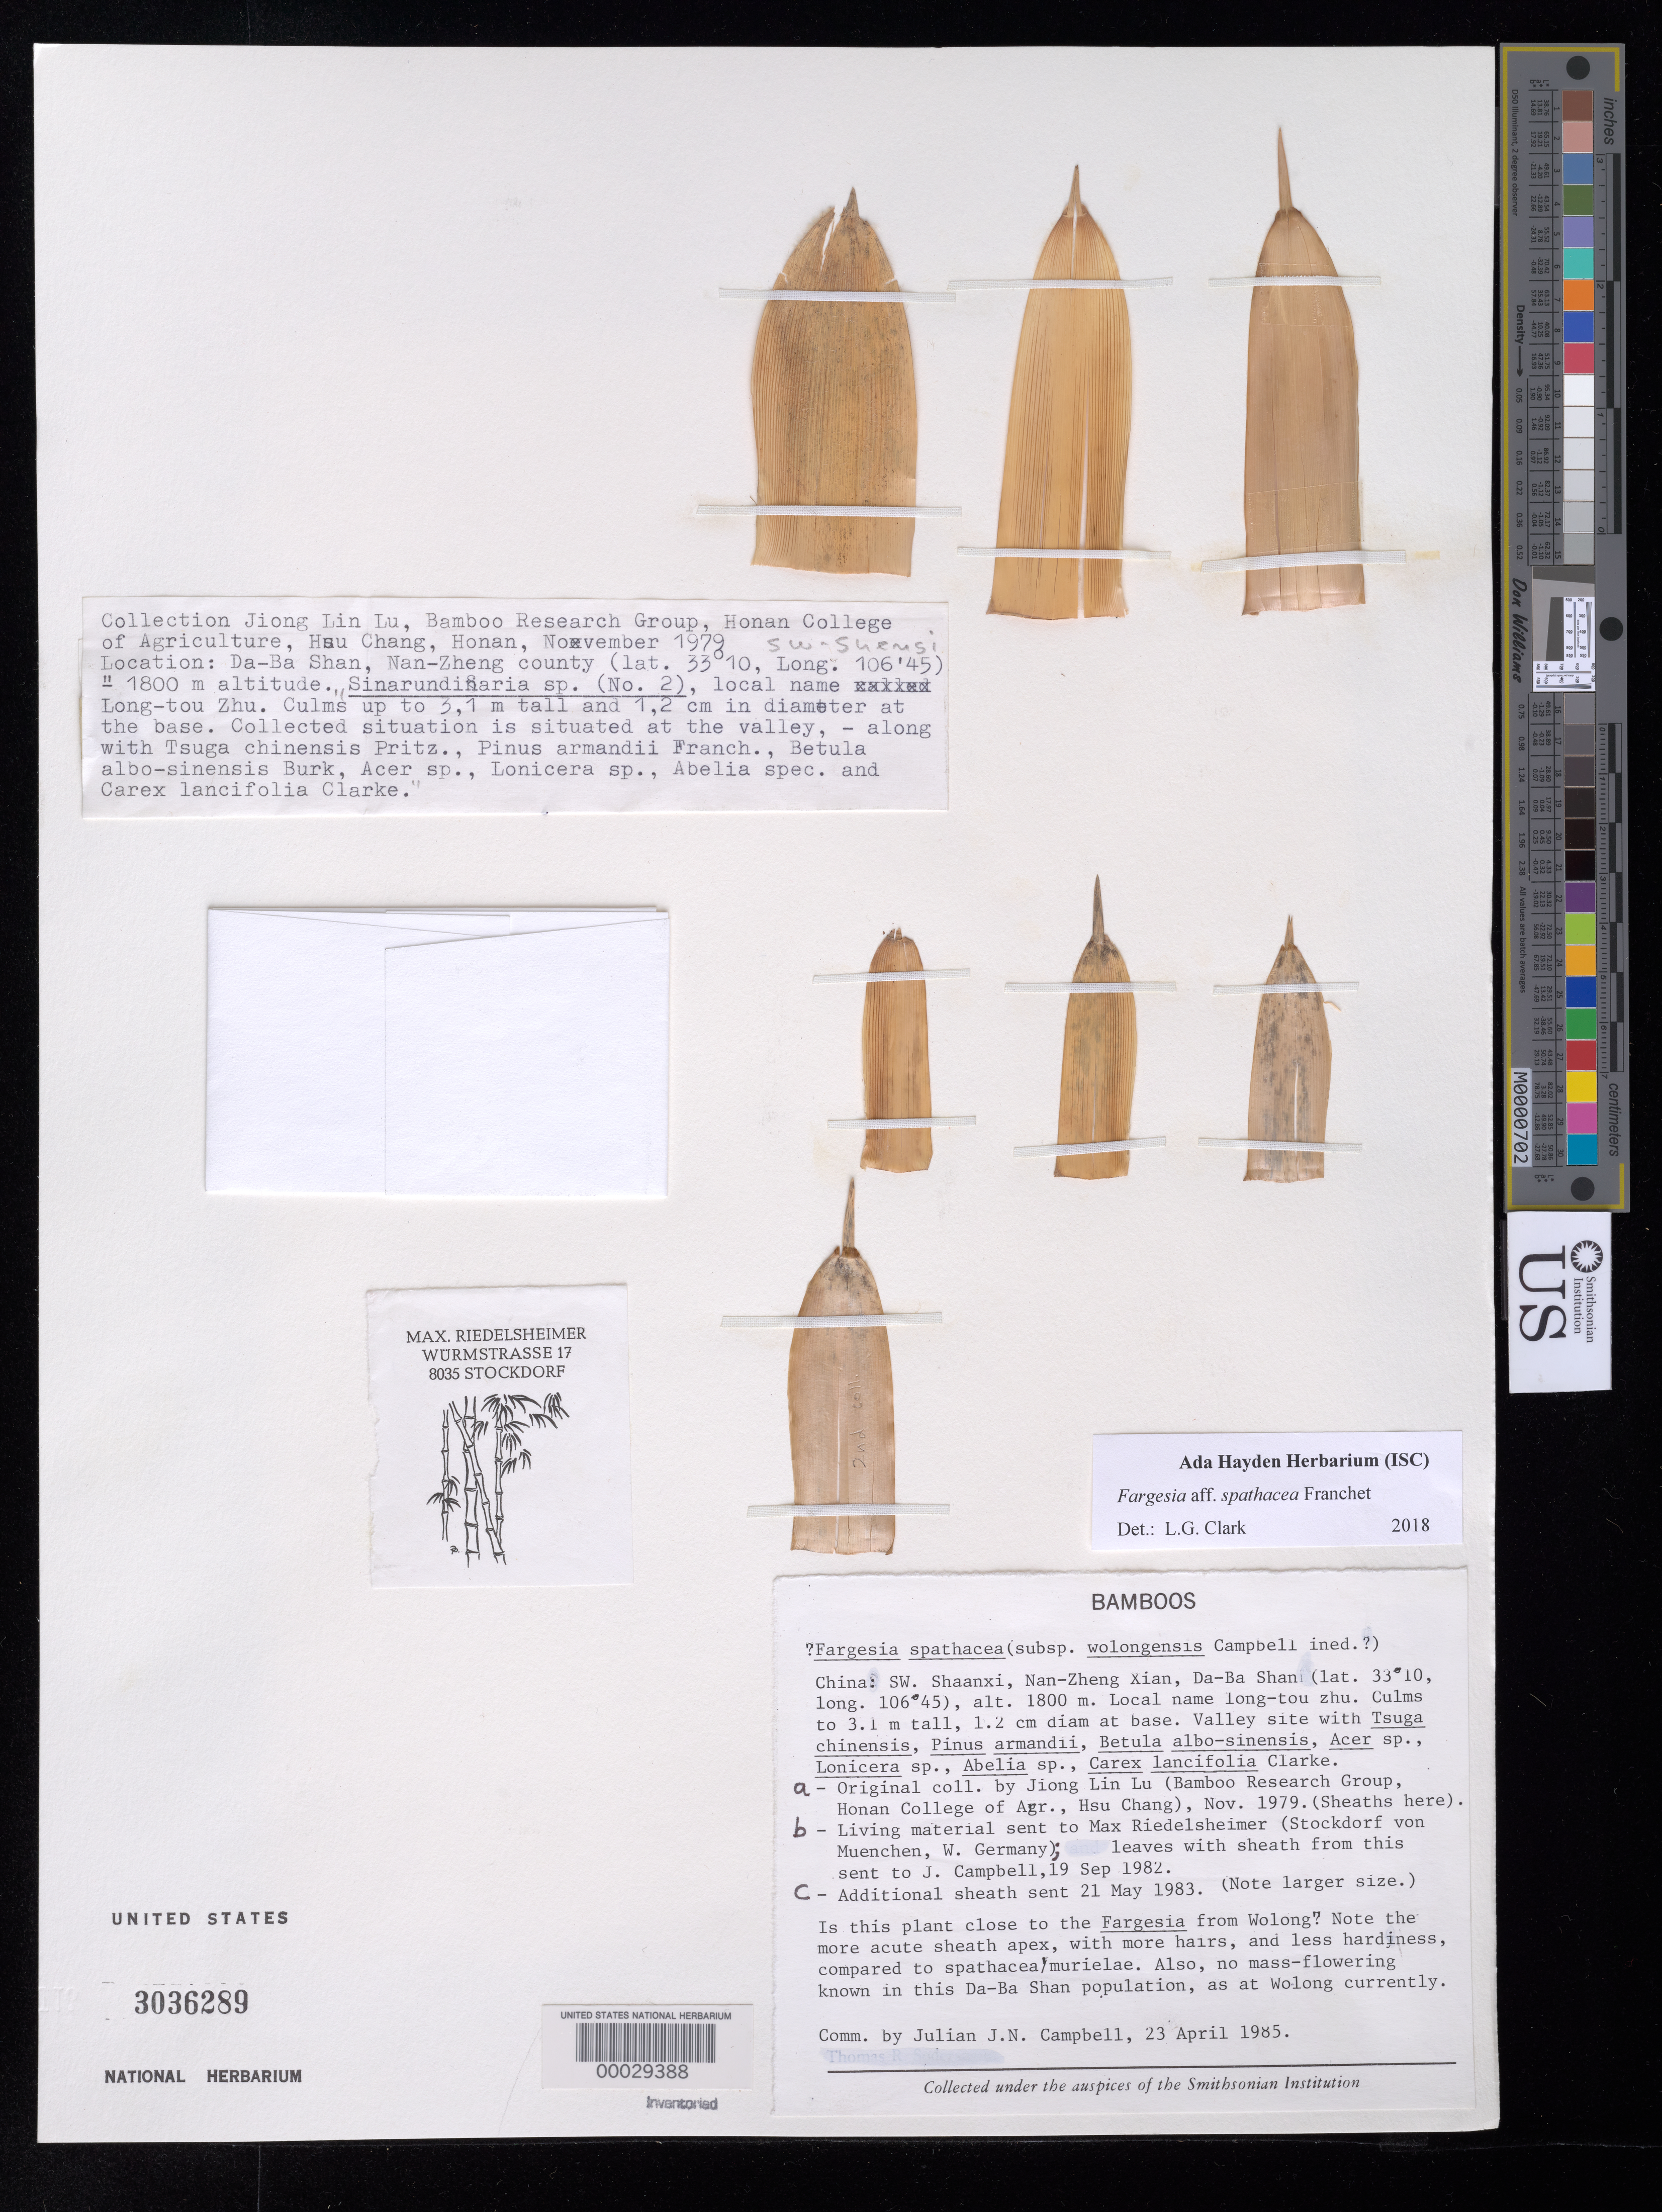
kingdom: Plantae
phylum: Tracheophyta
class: Liliopsida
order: Poales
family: Poaceae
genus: Fargesia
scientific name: Fargesia spathacea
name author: Franch.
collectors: J. E. Campbell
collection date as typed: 23 Apr 1985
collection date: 1985-04-23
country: China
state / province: Shaanxi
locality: Nan-zheng xian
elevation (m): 1800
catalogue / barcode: US 3036289